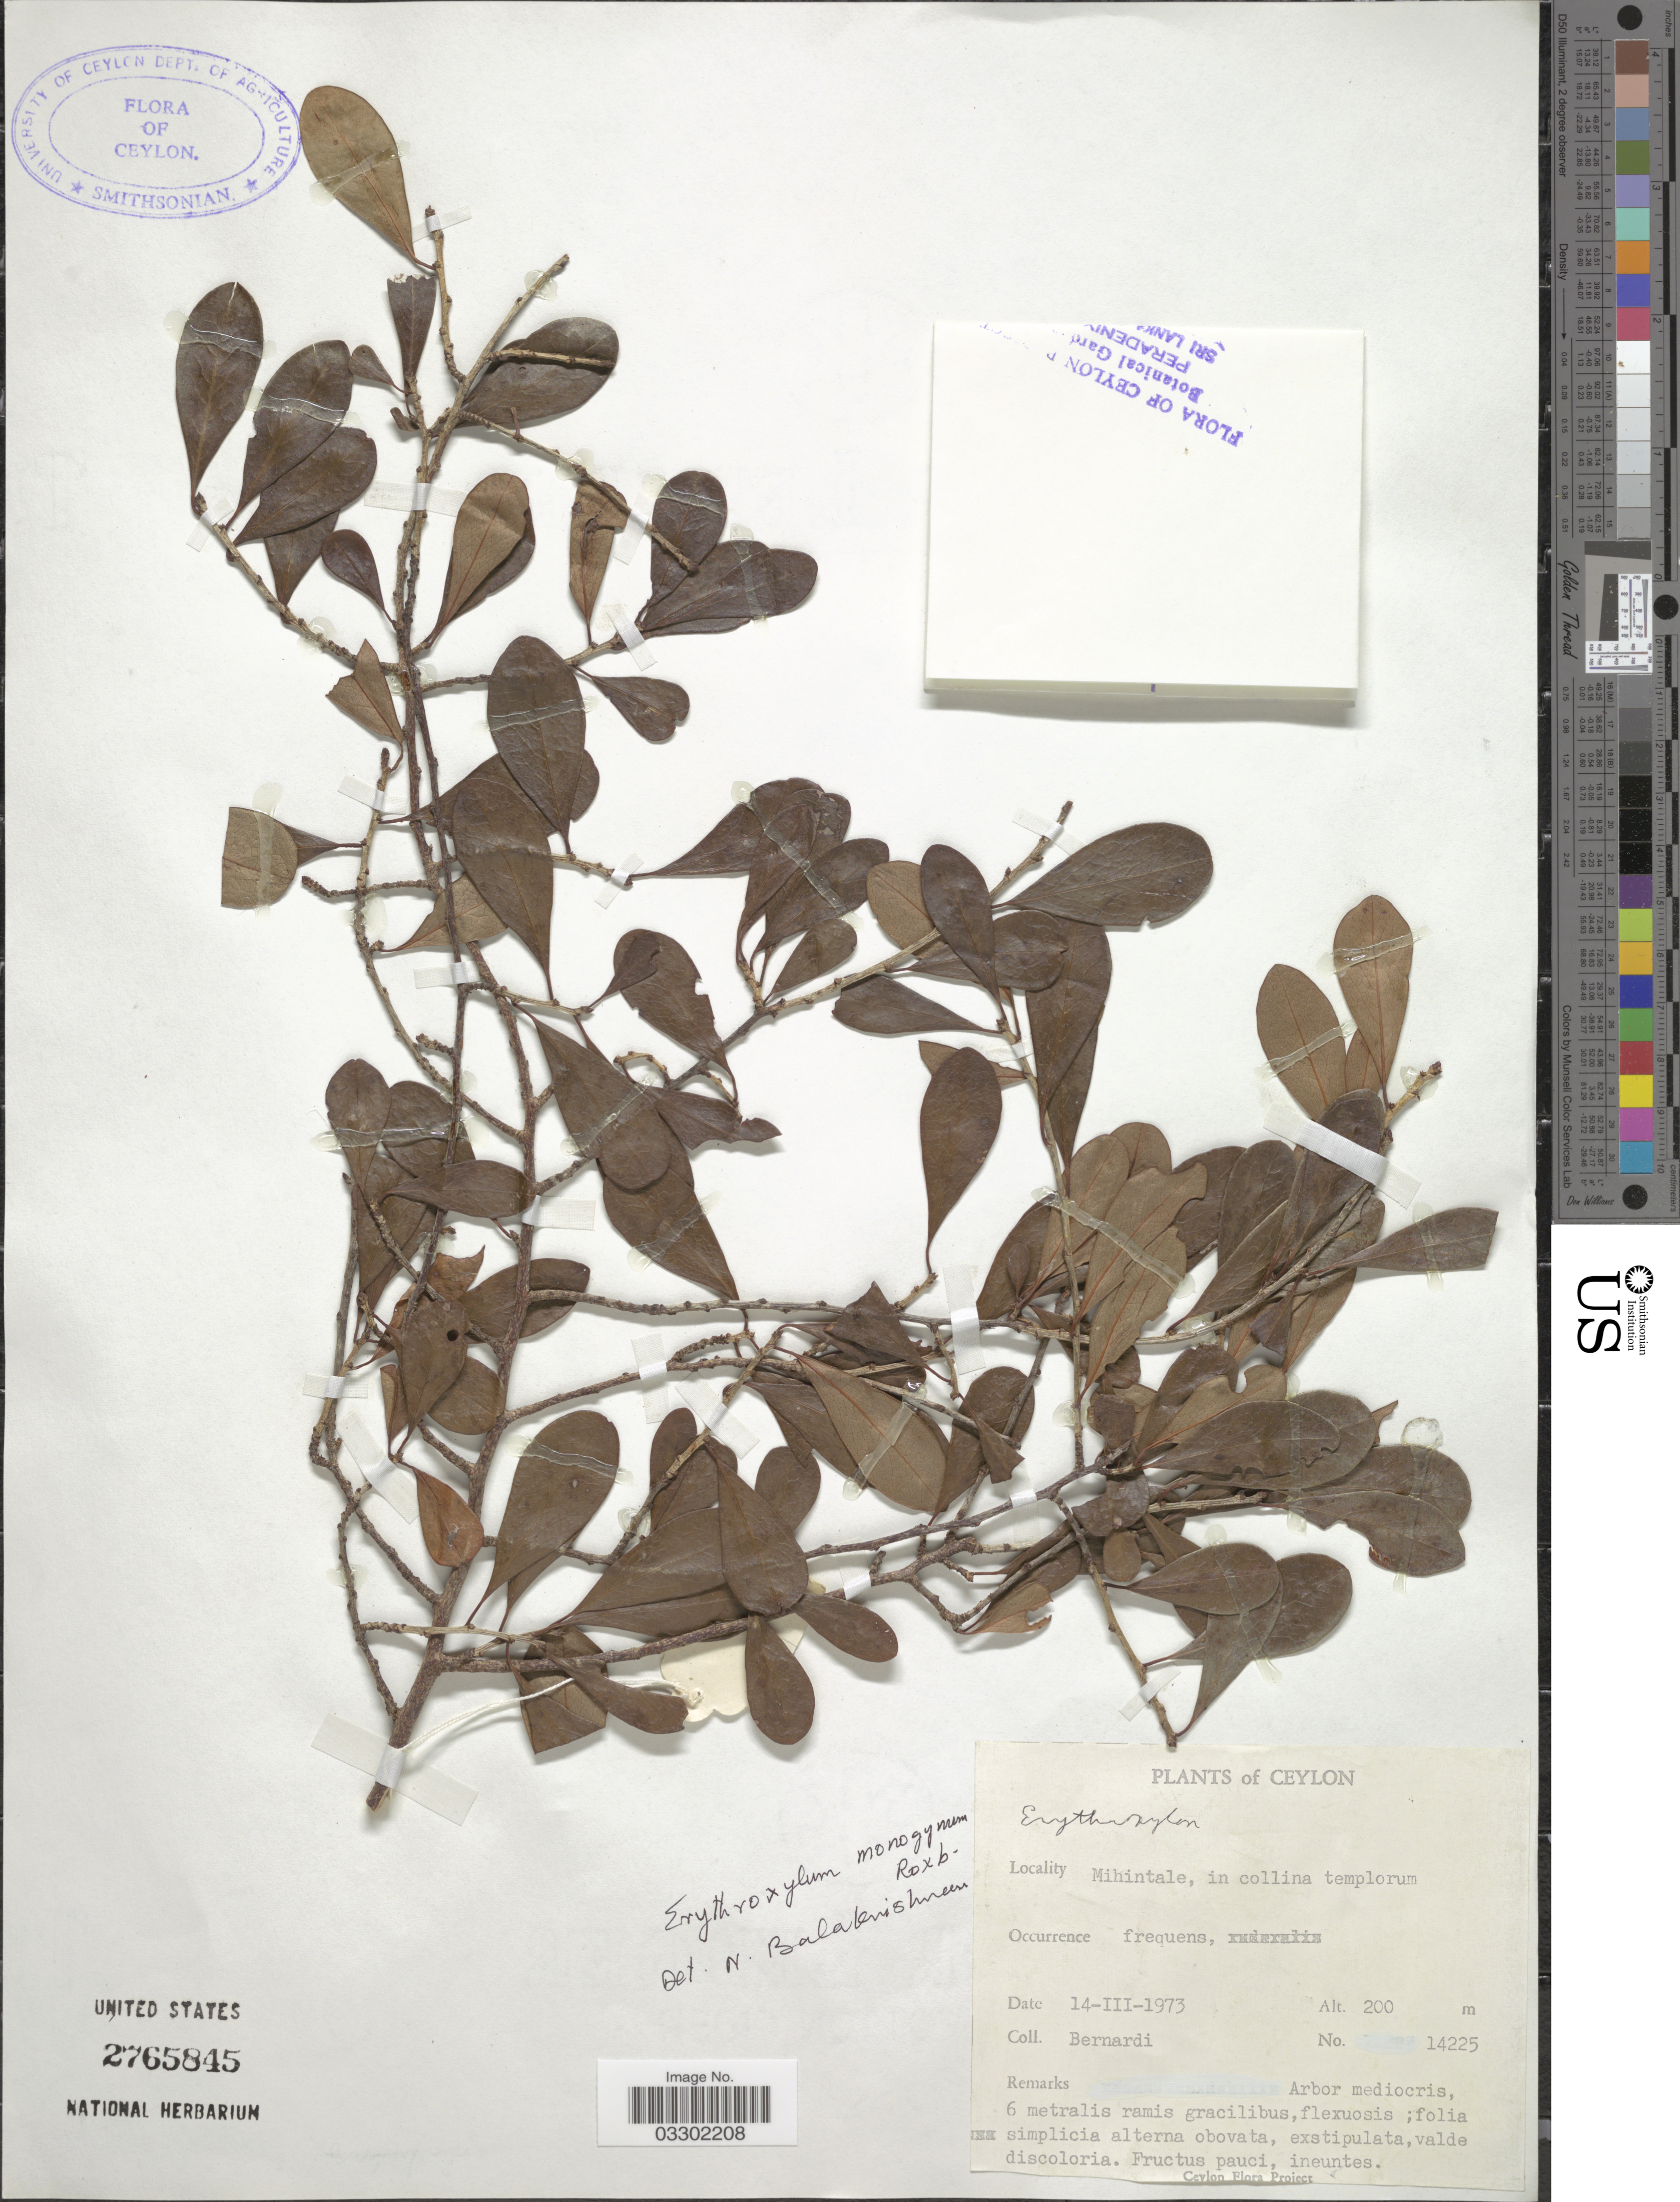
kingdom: Plantae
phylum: Tracheophyta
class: Magnoliopsida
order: Malpighiales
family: Erythroxylaceae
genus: Erythroxylum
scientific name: Erythroxylum monogynum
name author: Roxb.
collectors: Bernardi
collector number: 14225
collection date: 1973-03-14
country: Sri Lanka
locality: Ceylon, Mihintale.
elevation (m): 200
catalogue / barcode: US 2765845